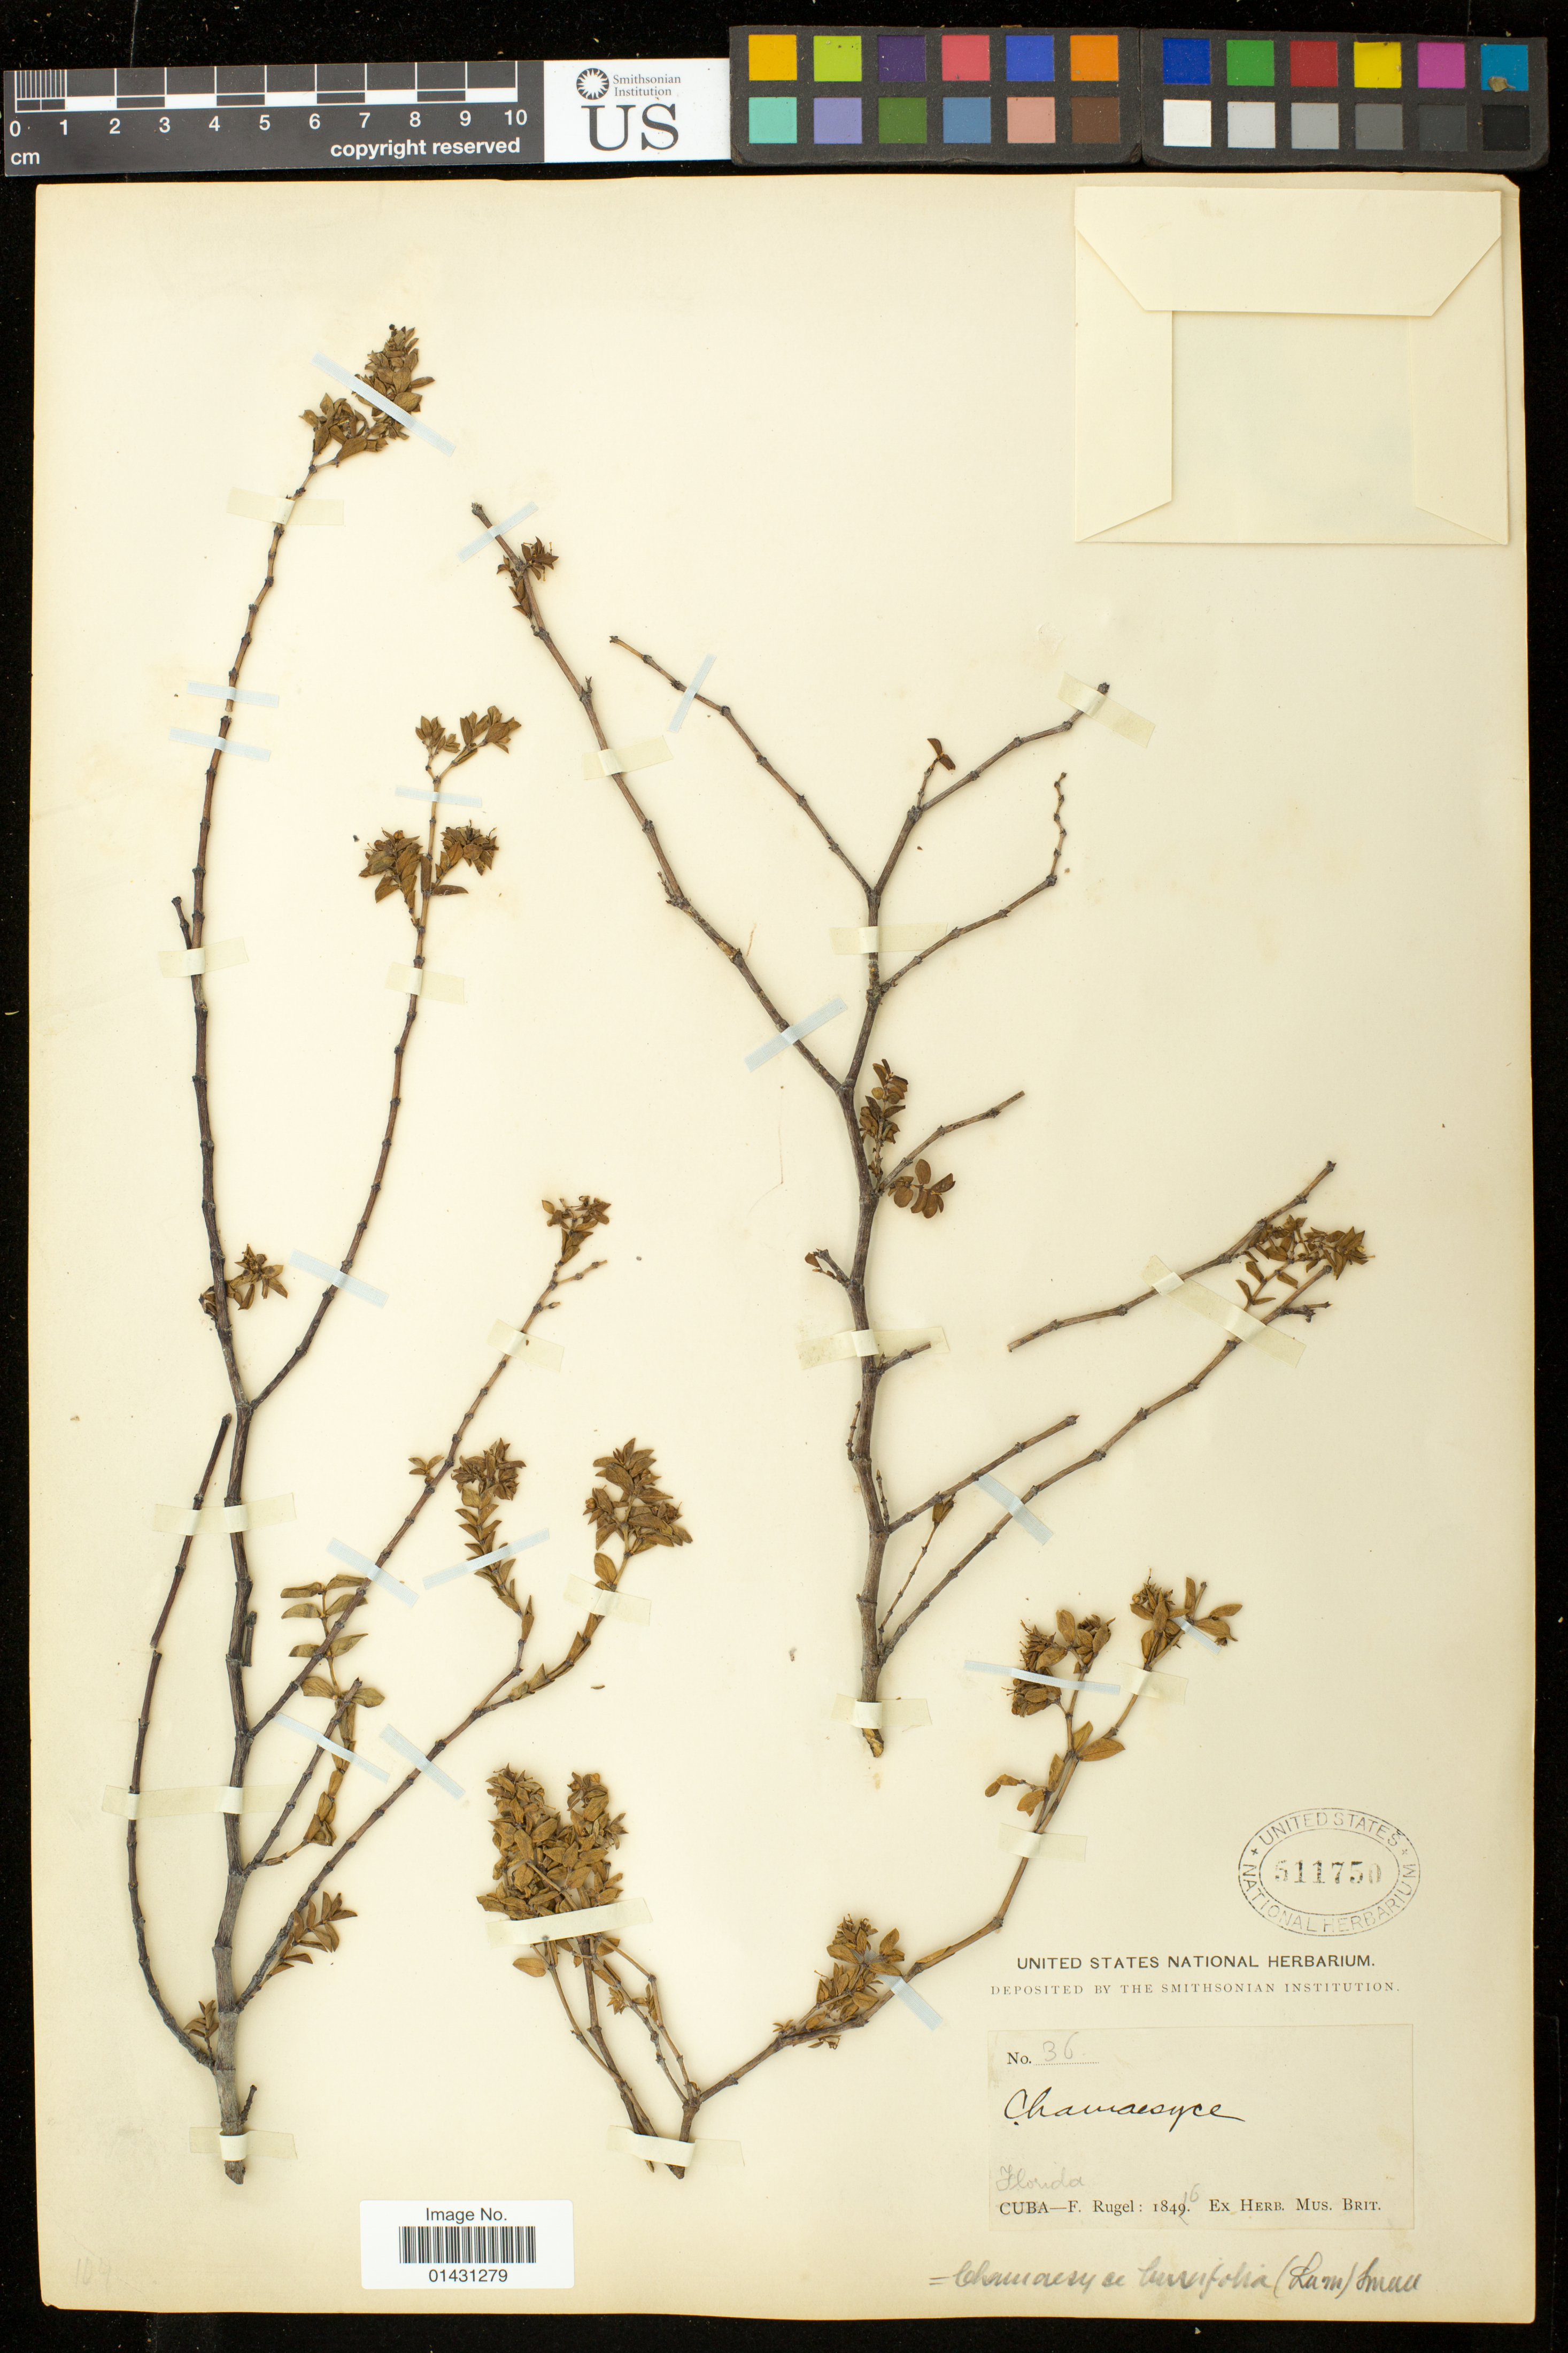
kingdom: Plantae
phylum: Tracheophyta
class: Magnoliopsida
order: Malpighiales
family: Euphorbiaceae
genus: Euphorbia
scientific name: Euphorbia mesembryanthemifolia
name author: Jacq.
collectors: F. Rugel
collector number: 36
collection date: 1846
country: United States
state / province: Florida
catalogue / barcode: US 511750